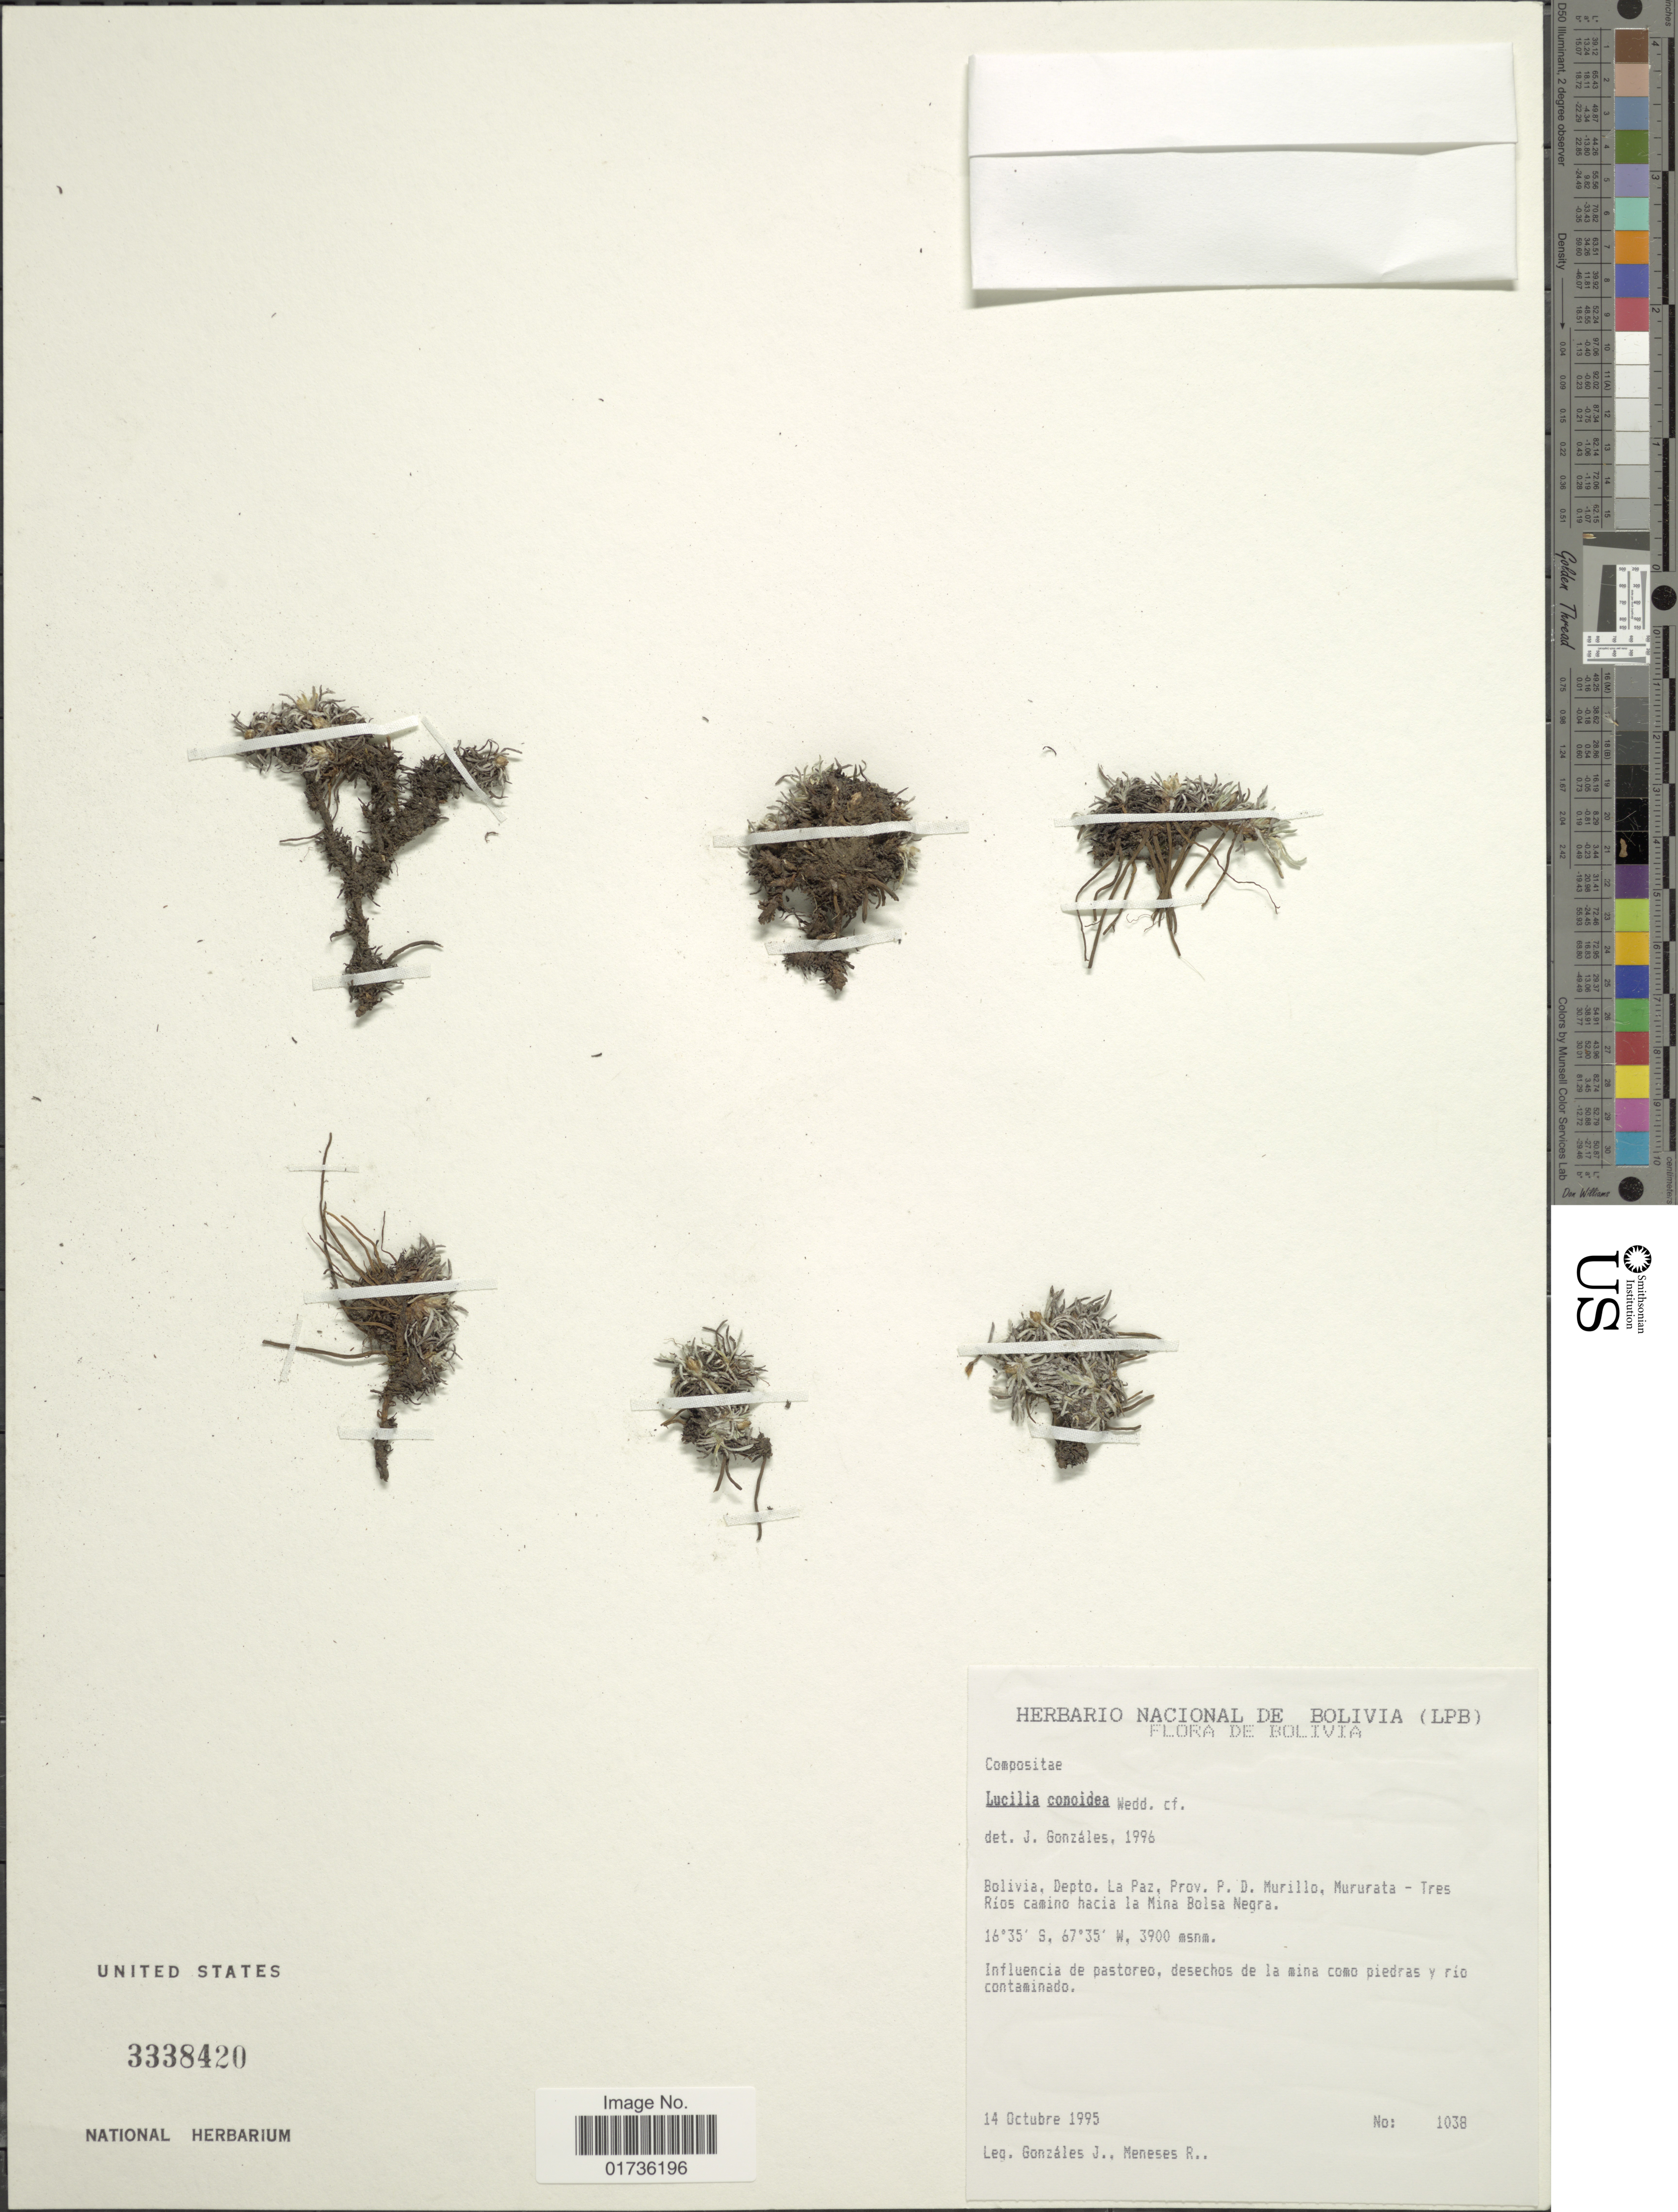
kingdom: Plantae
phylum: Tracheophyta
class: Magnoliopsida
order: Asterales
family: Asteraceae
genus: Lucilia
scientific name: Lucilia conoidea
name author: Wedd.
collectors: J. Gonzales & R. I. Meneses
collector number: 1038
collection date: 1995-10-14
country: Bolivia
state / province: La Paz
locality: Depto La Paz, Prov. P.D. Murillo, Mururata - Tres Ríoscamino hacia la Mina Bolsa Negra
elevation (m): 3900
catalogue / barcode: US 3338420